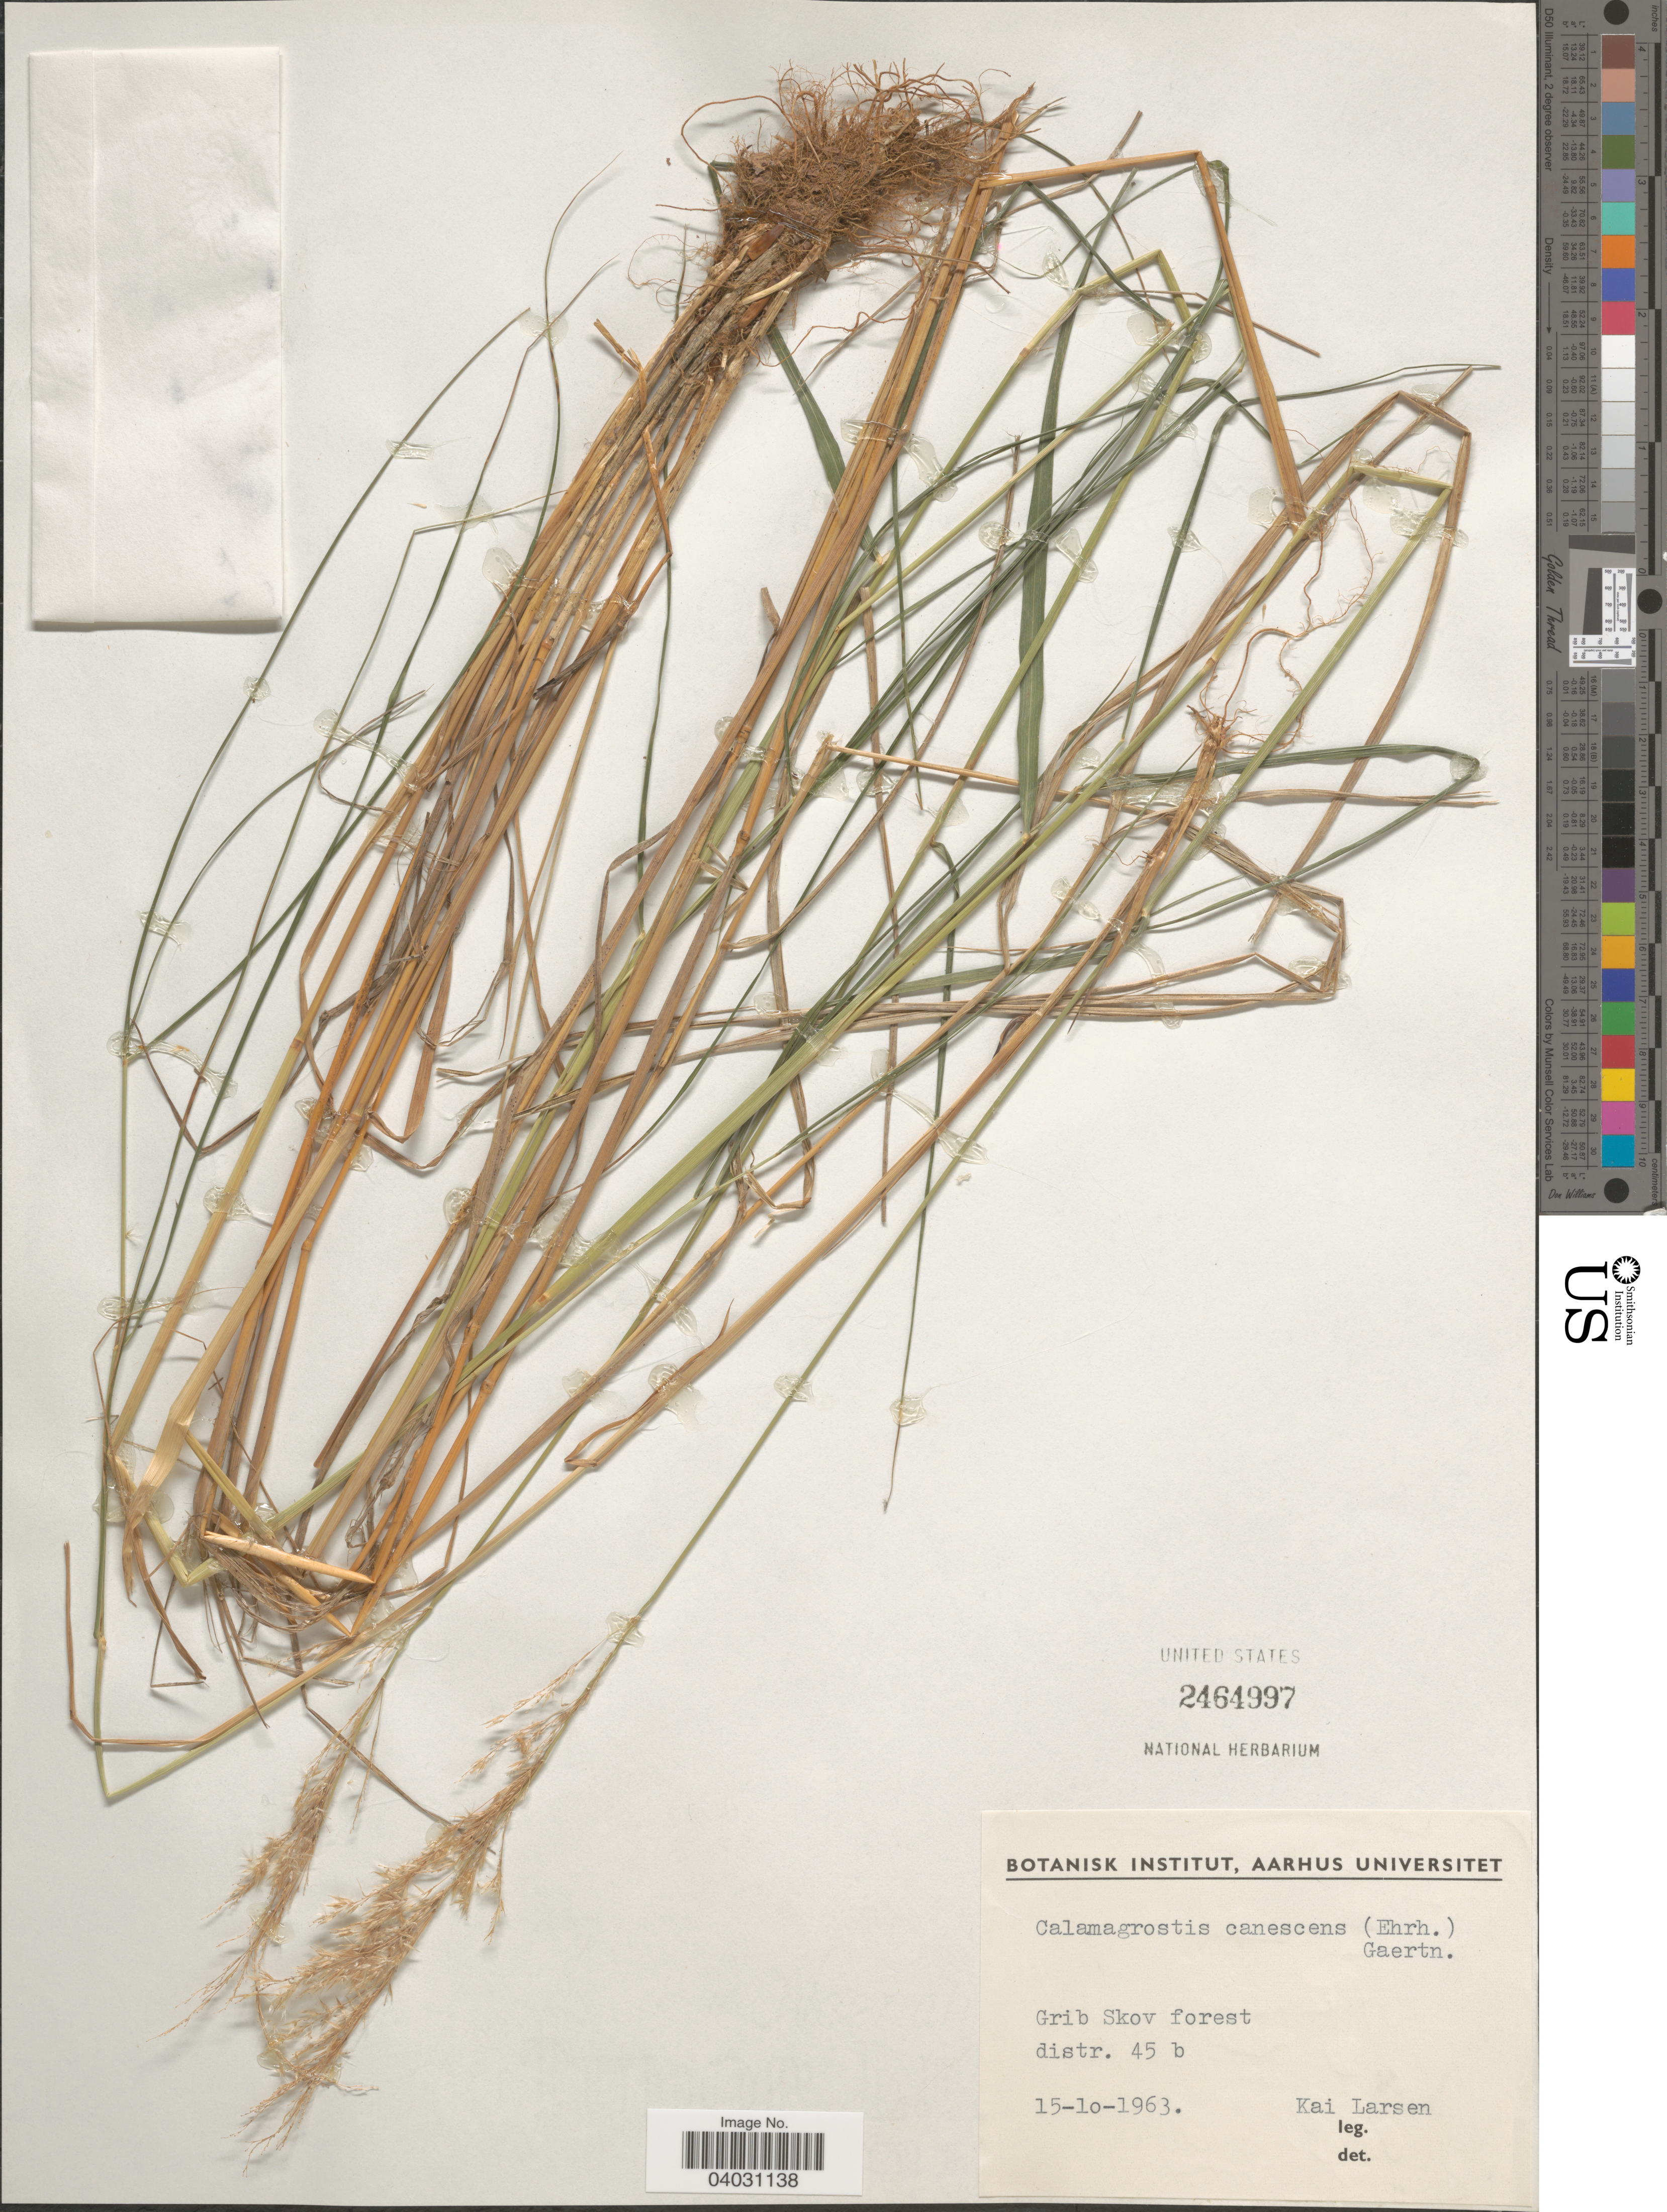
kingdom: Plantae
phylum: Tracheophyta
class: Liliopsida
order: Poales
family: Poaceae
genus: Calamagrostis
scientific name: Calamagrostis canescens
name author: (G.H. Weber) Roth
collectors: K. Larsen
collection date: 1963-10-15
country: Denmark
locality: Grib Skov forest. Distr. 45 b.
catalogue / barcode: US 2464997